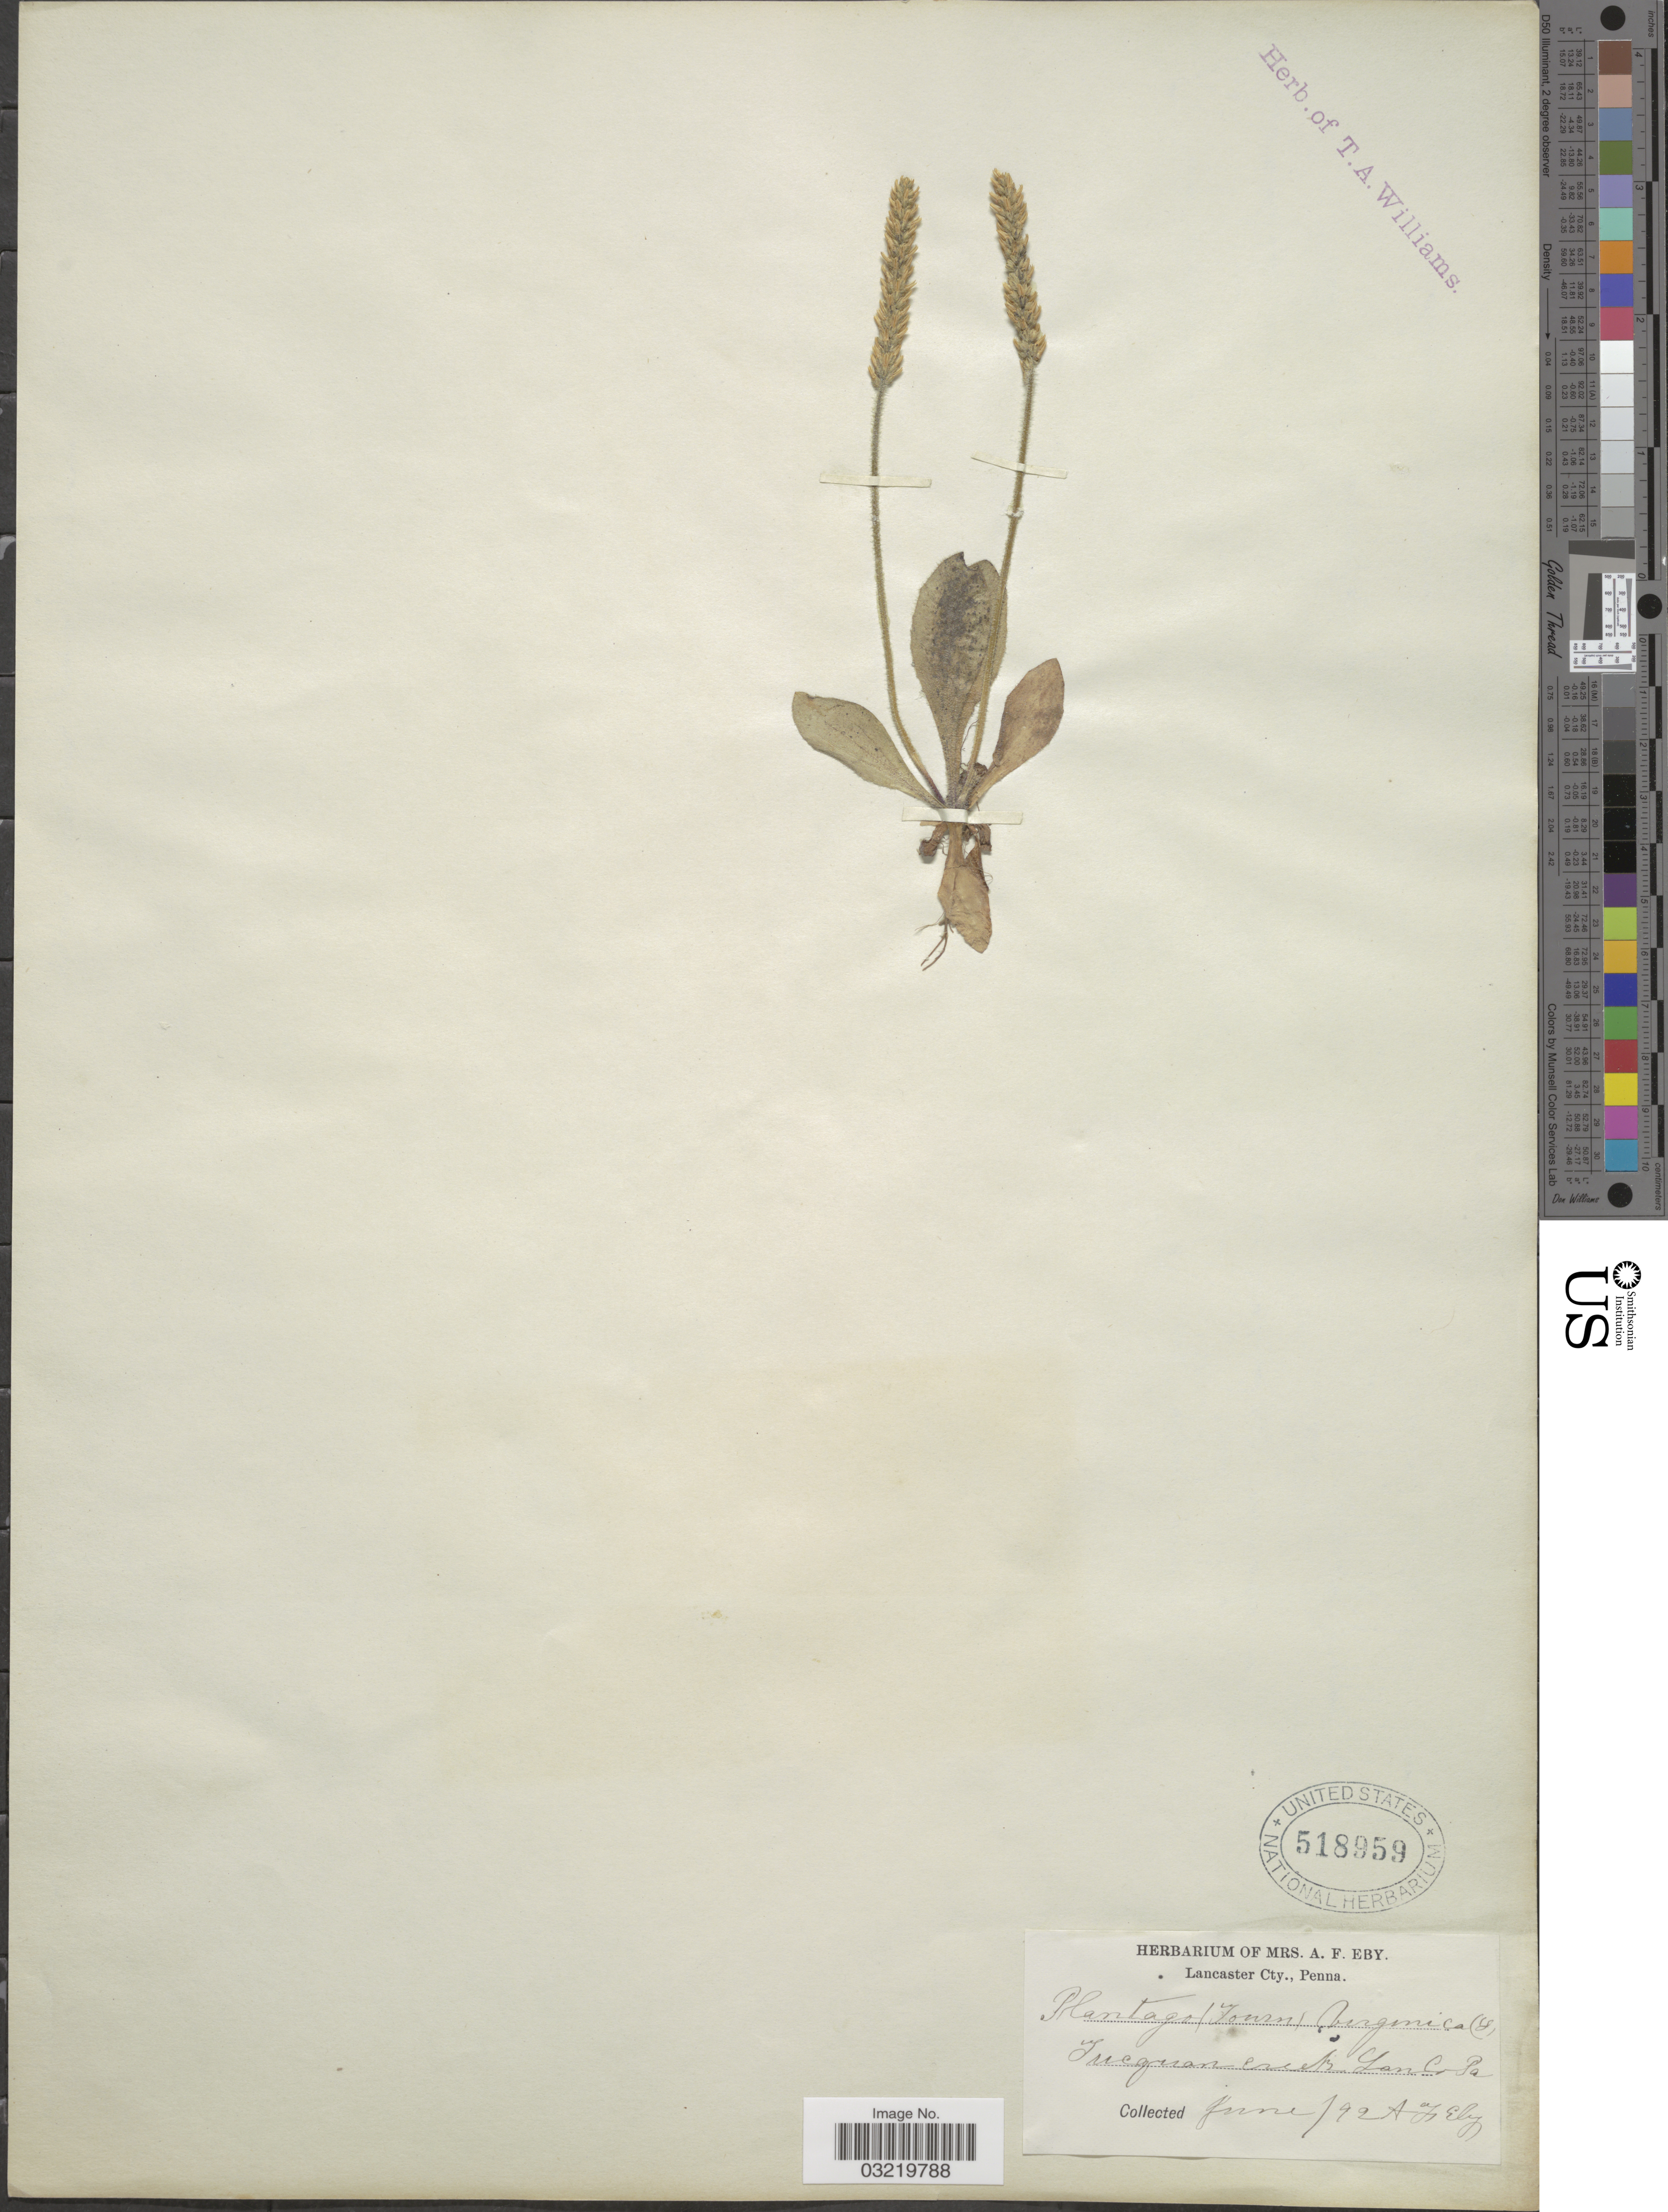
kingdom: Plantae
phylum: Tracheophyta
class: Magnoliopsida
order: Lamiales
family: Plantaginaceae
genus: Plantago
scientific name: Plantago virginica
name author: L.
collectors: Mrs. A. F. Eby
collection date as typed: Transcribed d/m/y: /6/92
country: United States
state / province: Pennsylvania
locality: Tucquan Creek, Lan Co.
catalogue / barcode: US 518959